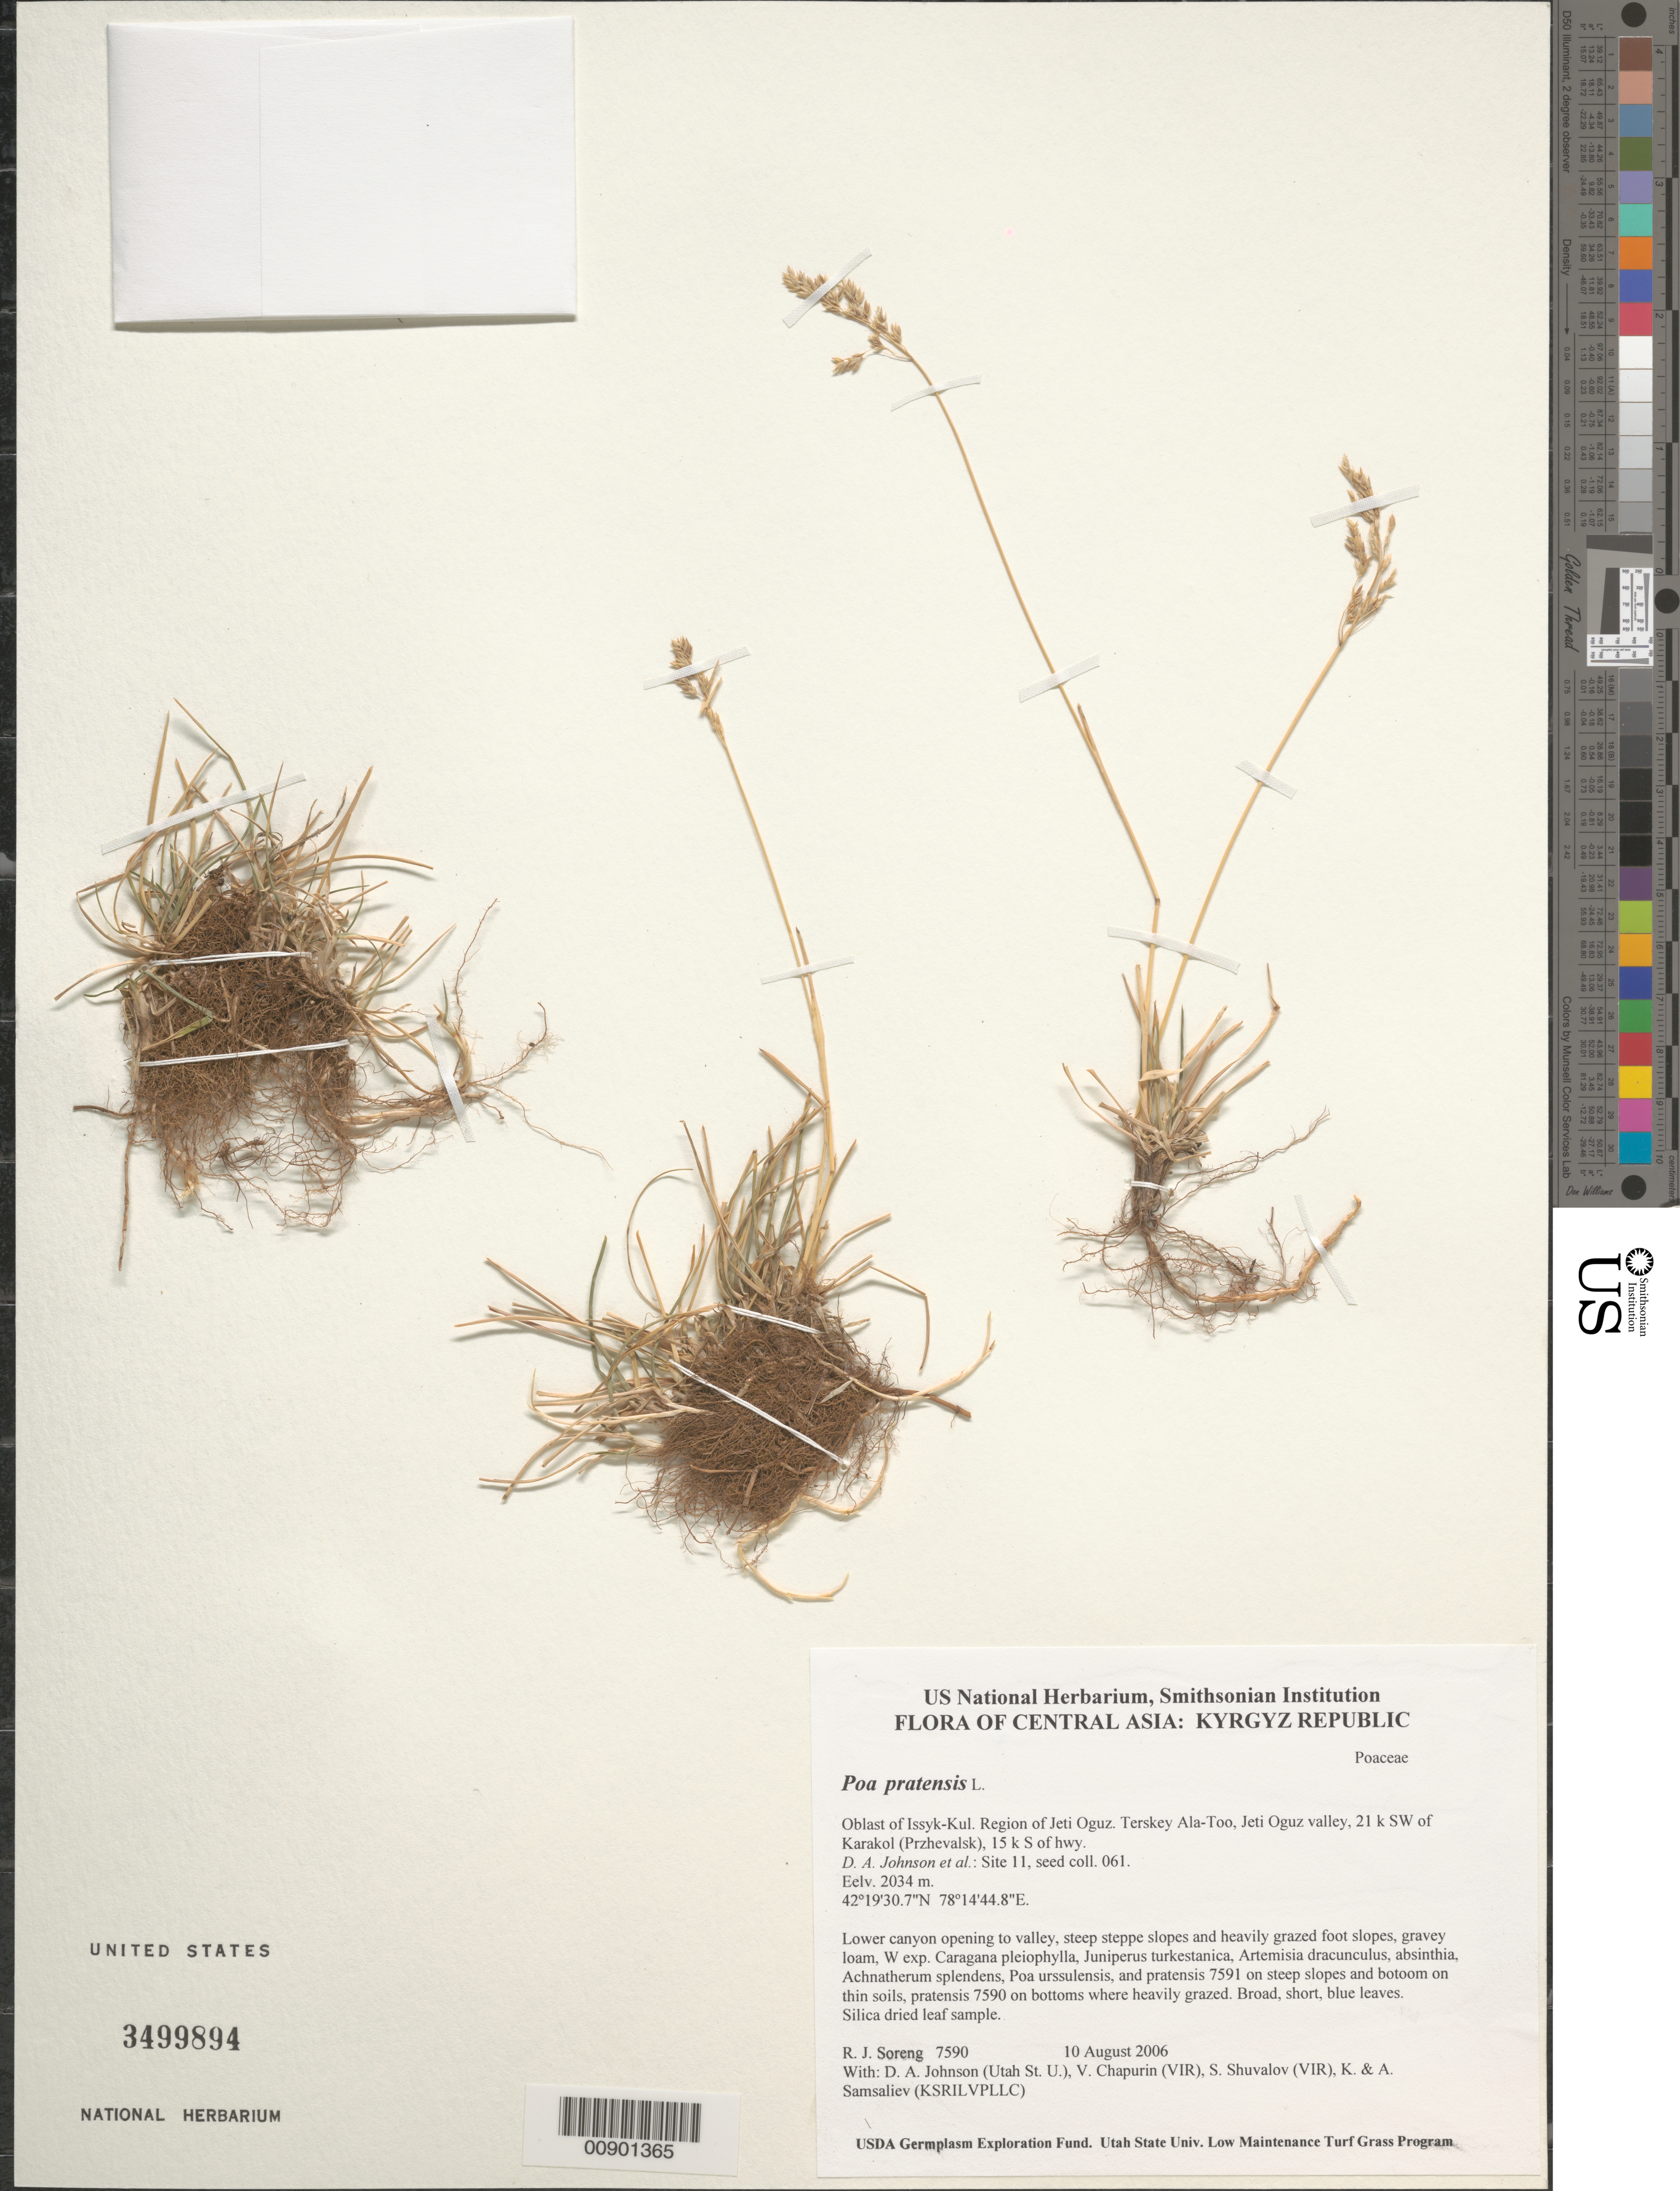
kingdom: Plantae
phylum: Tracheophyta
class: Liliopsida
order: Poales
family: Poaceae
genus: Poa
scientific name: Poa pratensis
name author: L.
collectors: R. J. Soreng, D. Johnson, S. Shuvalov, V. Chapurin, K. Samsaliev & A. Samsaliev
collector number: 7590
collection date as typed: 10 Aug 2006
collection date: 2006-08-10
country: Kyrgyzstan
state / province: Ysyk-Kol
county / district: Jeti Oguz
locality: Terskey Ala-Too, Jeti Oguz valley, 21 km SW of Karakol (Przhevalsk), 15 km S of hwy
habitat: Lower canyon opening to valley, steep steppe slopes and heavily grazed foot slopes, gravey loam, W exp.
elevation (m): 2034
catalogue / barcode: US 3499894